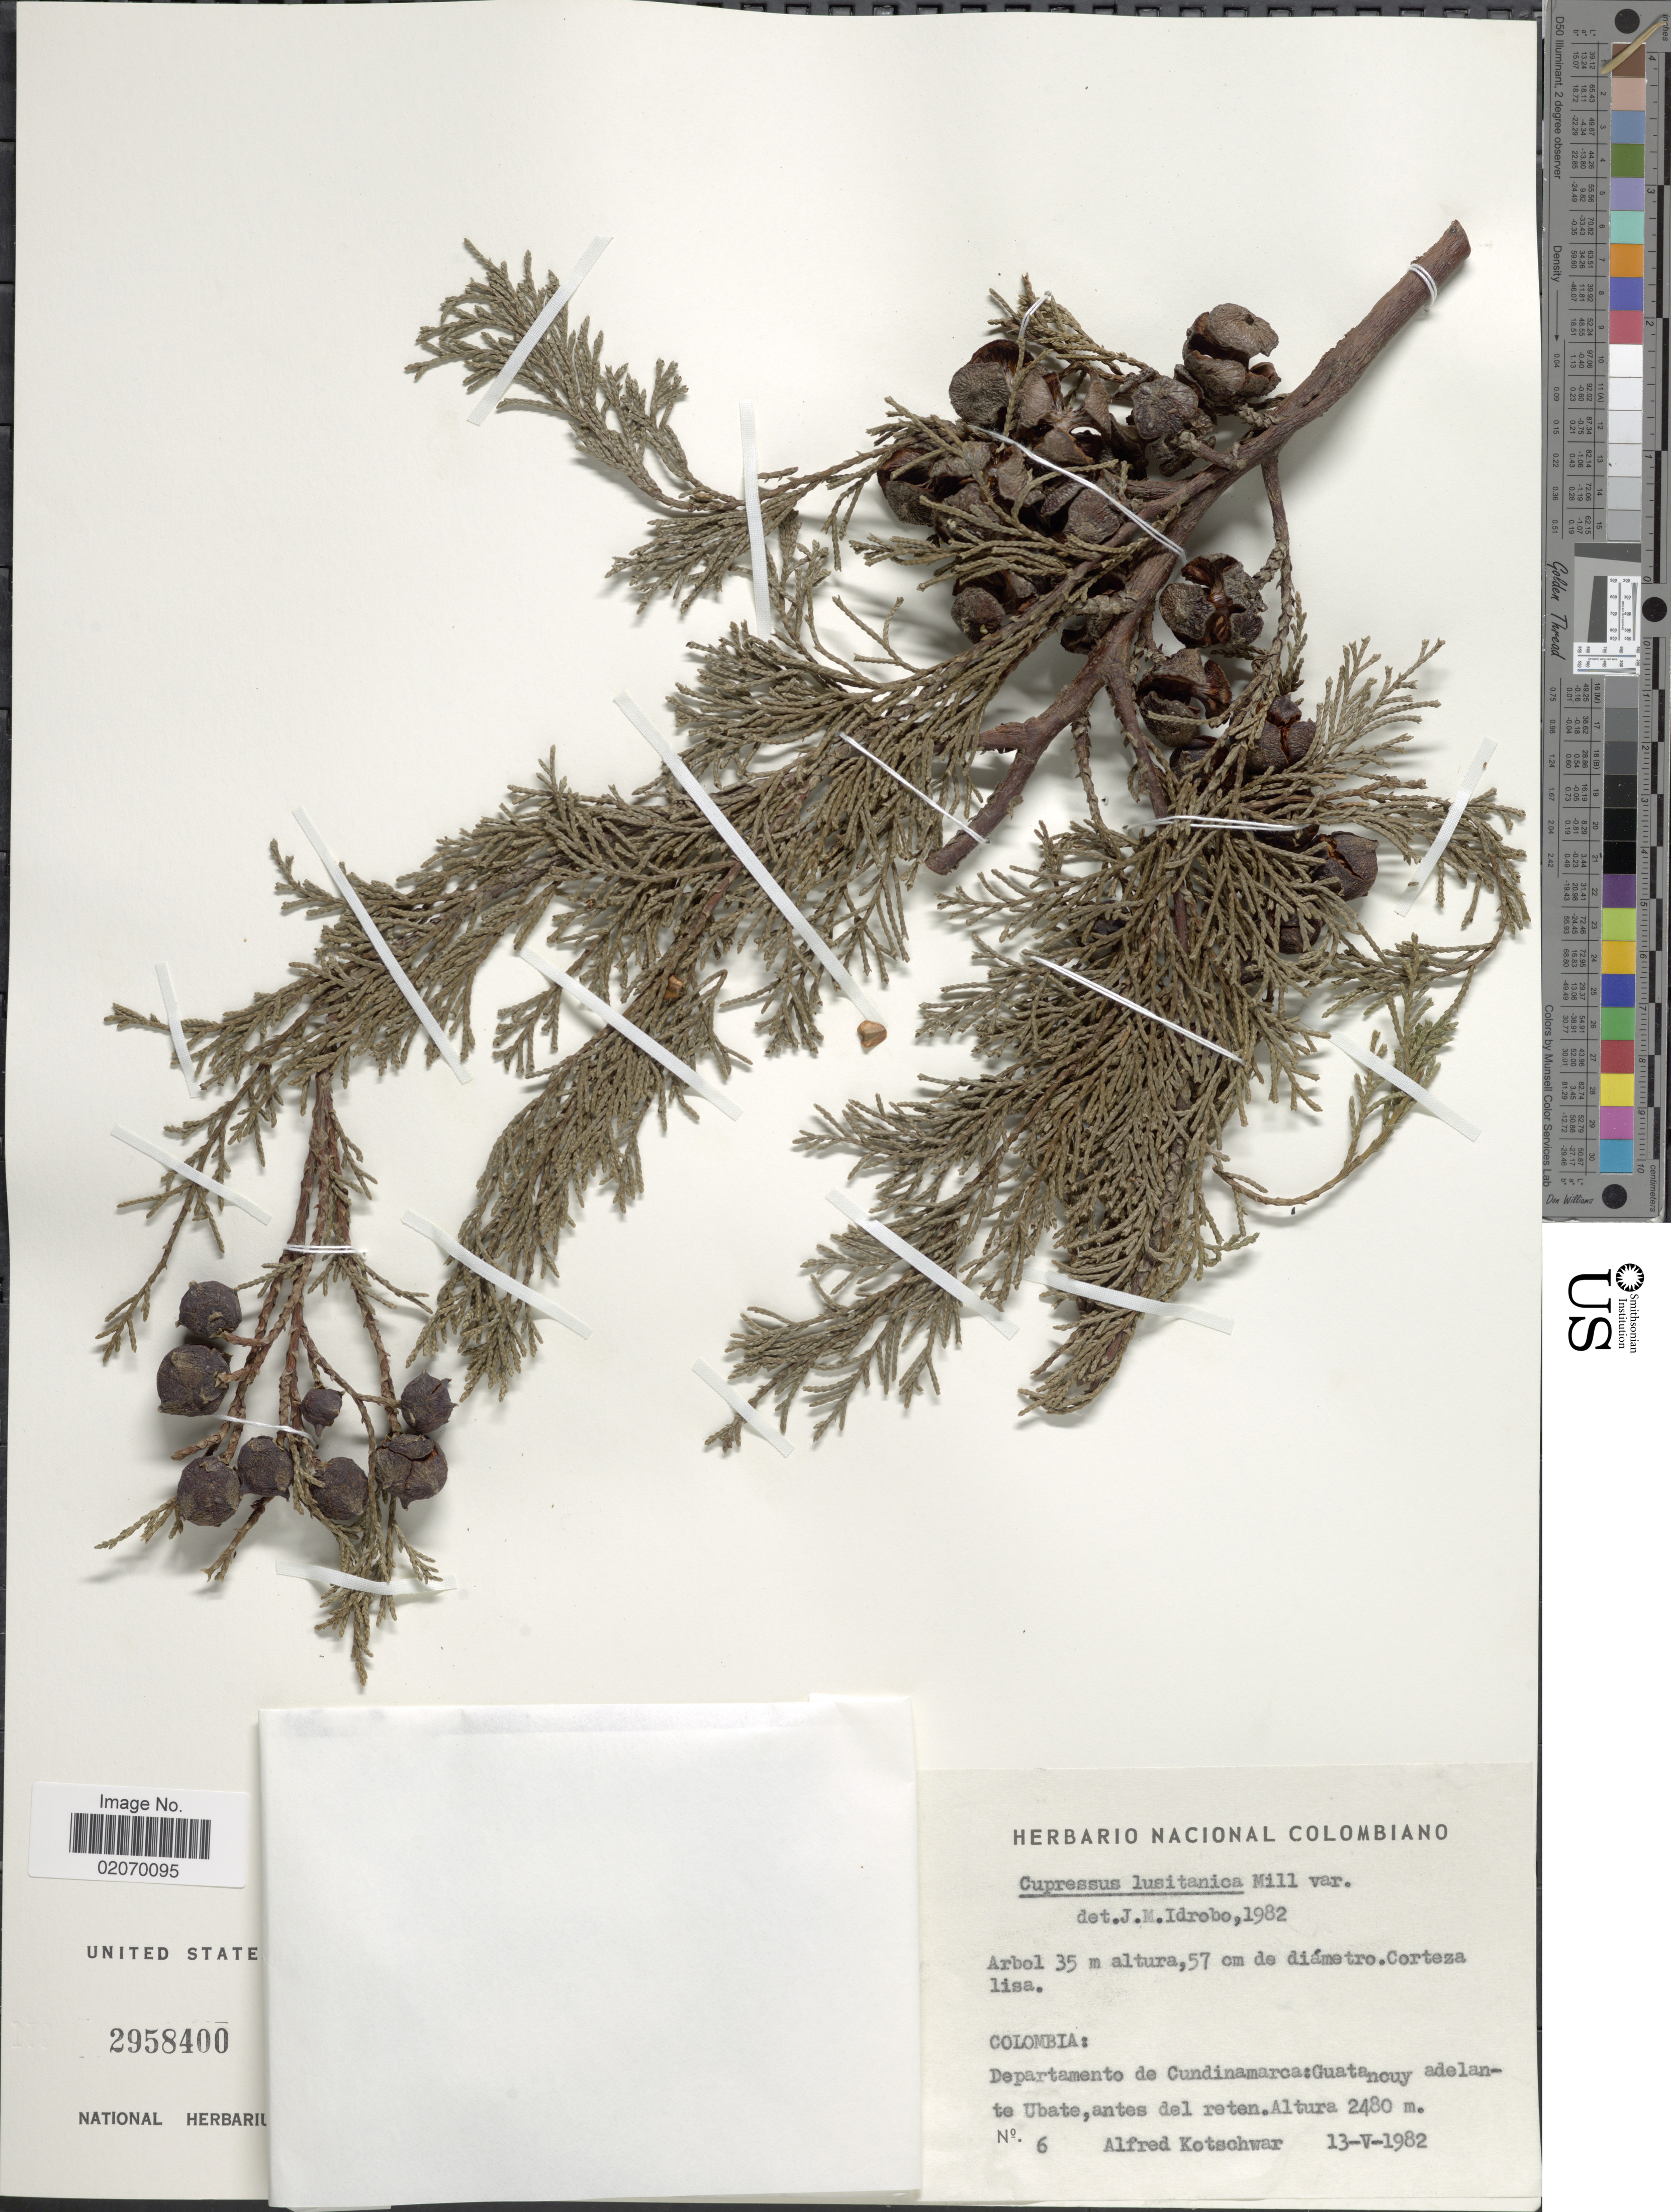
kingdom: Plantae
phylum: Tracheophyta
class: Pinopsida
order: Pinales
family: Cupressaceae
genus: Hesperocyparis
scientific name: Hesperocyparis lusitanica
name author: (Miller) Bartel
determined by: (US) Smithsonian Institution - National Museum of Natural History - Department of Botany (UNITED STATES)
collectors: A. Kotschwar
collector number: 6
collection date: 1982-05-13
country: Colombia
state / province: Cundinamarca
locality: Guatanouy adelante Ubate, antes del reten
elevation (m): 2480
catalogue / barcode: US 2958400